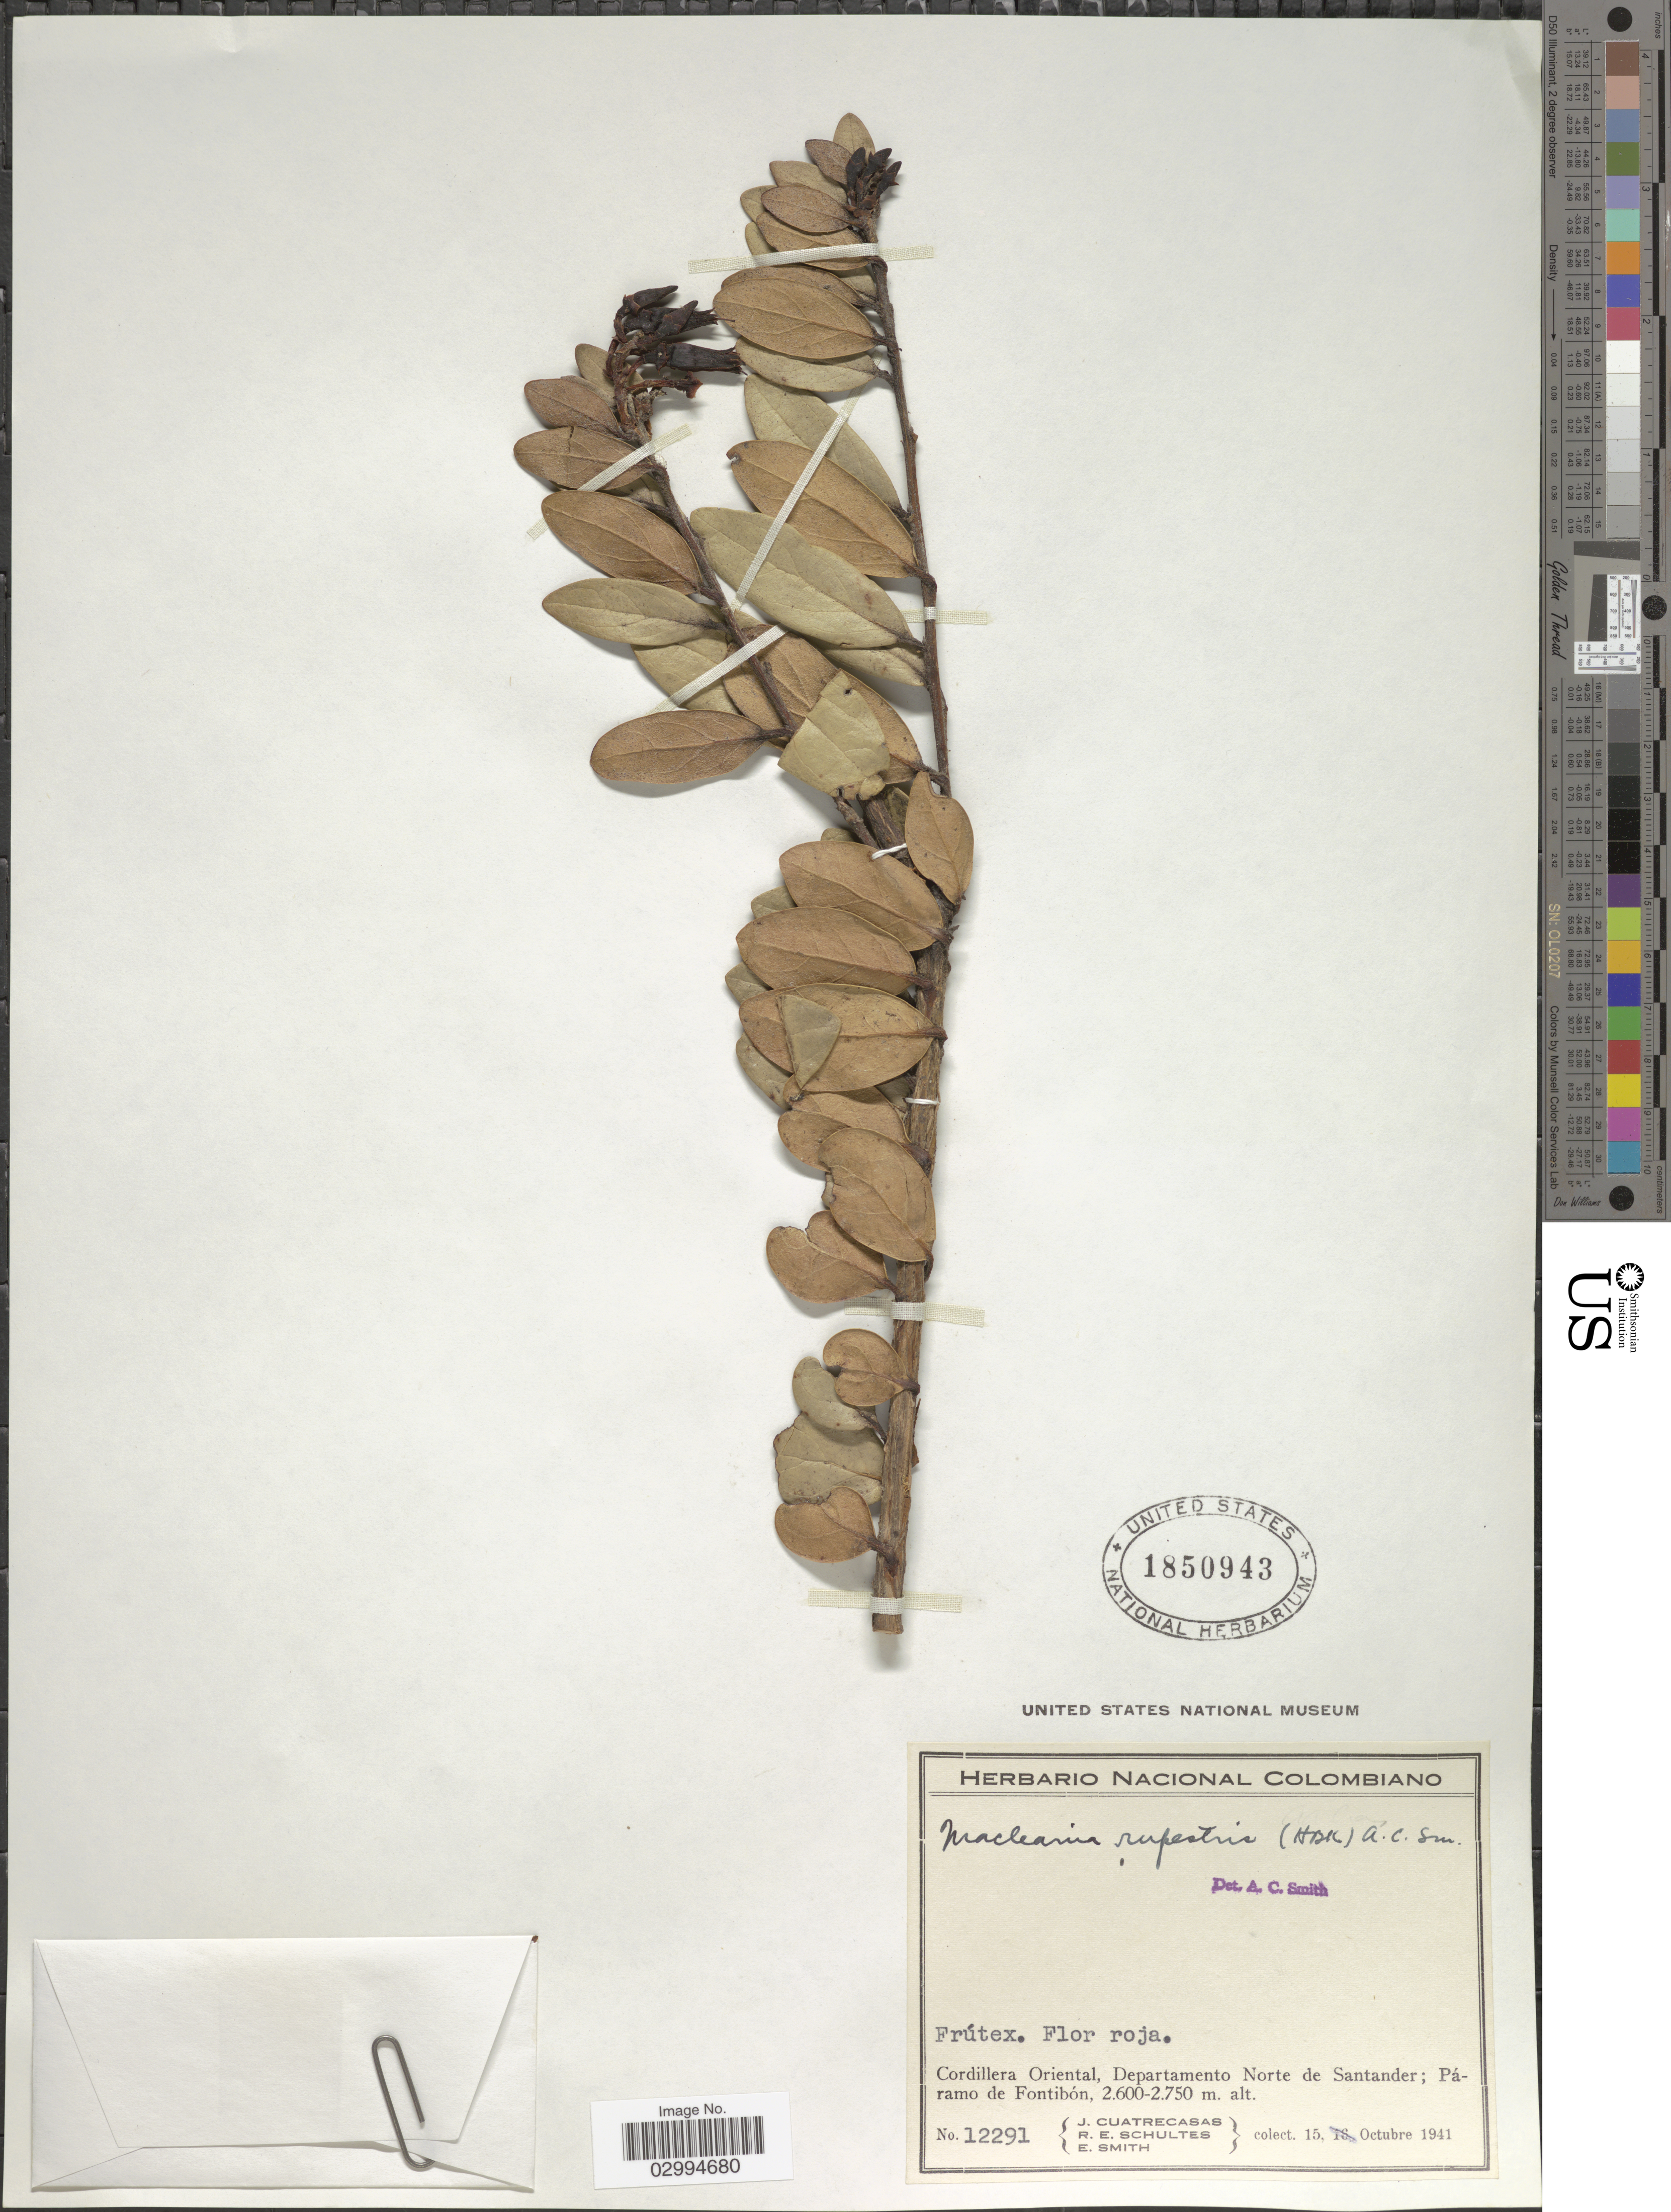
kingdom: Plantae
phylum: Tracheophyta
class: Magnoliopsida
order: Ericales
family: Ericaceae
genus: Macleania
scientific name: Macleania rupestris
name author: (Kunth) A.C. Sm.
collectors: J. Cuatrecasas, R. E. Schultes & E. Smith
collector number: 12291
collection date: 1941-10-15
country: Colombia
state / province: Norte de Santander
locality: Cordillera Oriental, Departamento Norte de Santander; Páramo de Fontibón.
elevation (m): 2600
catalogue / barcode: US 1850943